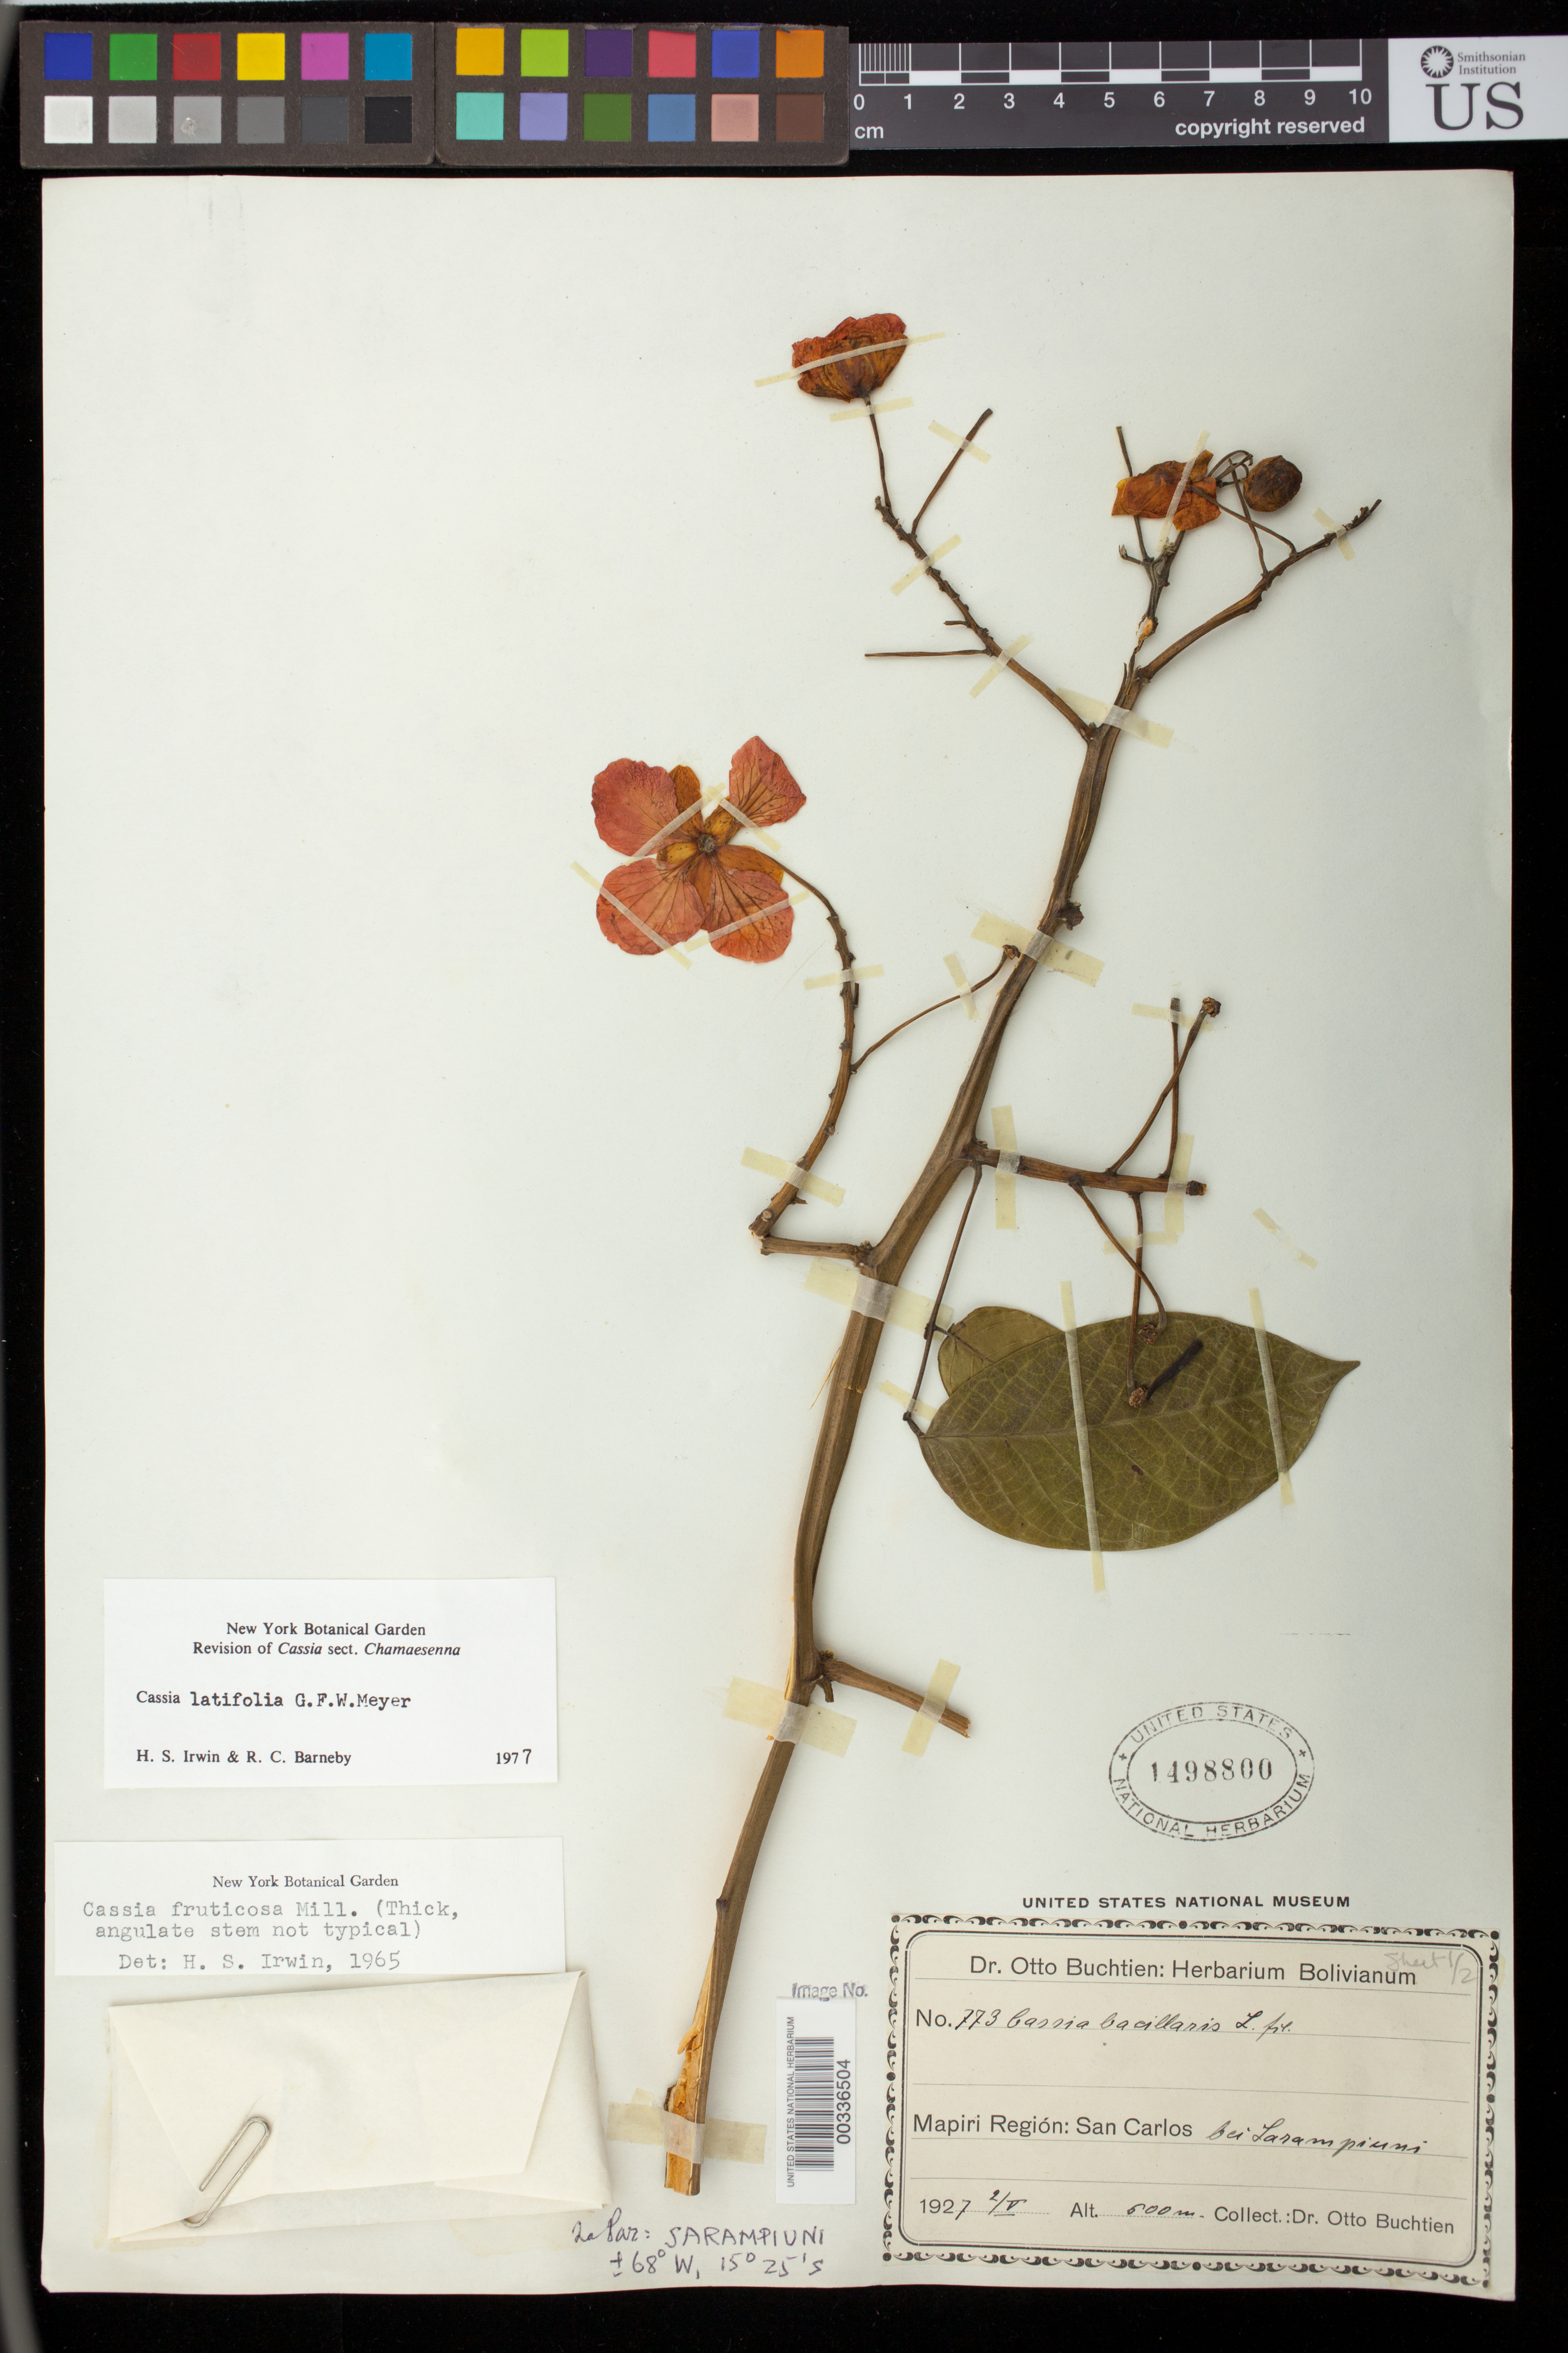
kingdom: Plantae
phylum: Tracheophyta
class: Magnoliopsida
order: Fabales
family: Fabaceae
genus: Senna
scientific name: Senna latifolia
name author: (G. Mey.) H.S. Irwin & Barneby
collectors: O. Buchtien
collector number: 773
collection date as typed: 02 May 1927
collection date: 1927-05-02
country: Bolivia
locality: Mapiri region: San Carlos by Sarampinni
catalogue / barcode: US 1498800